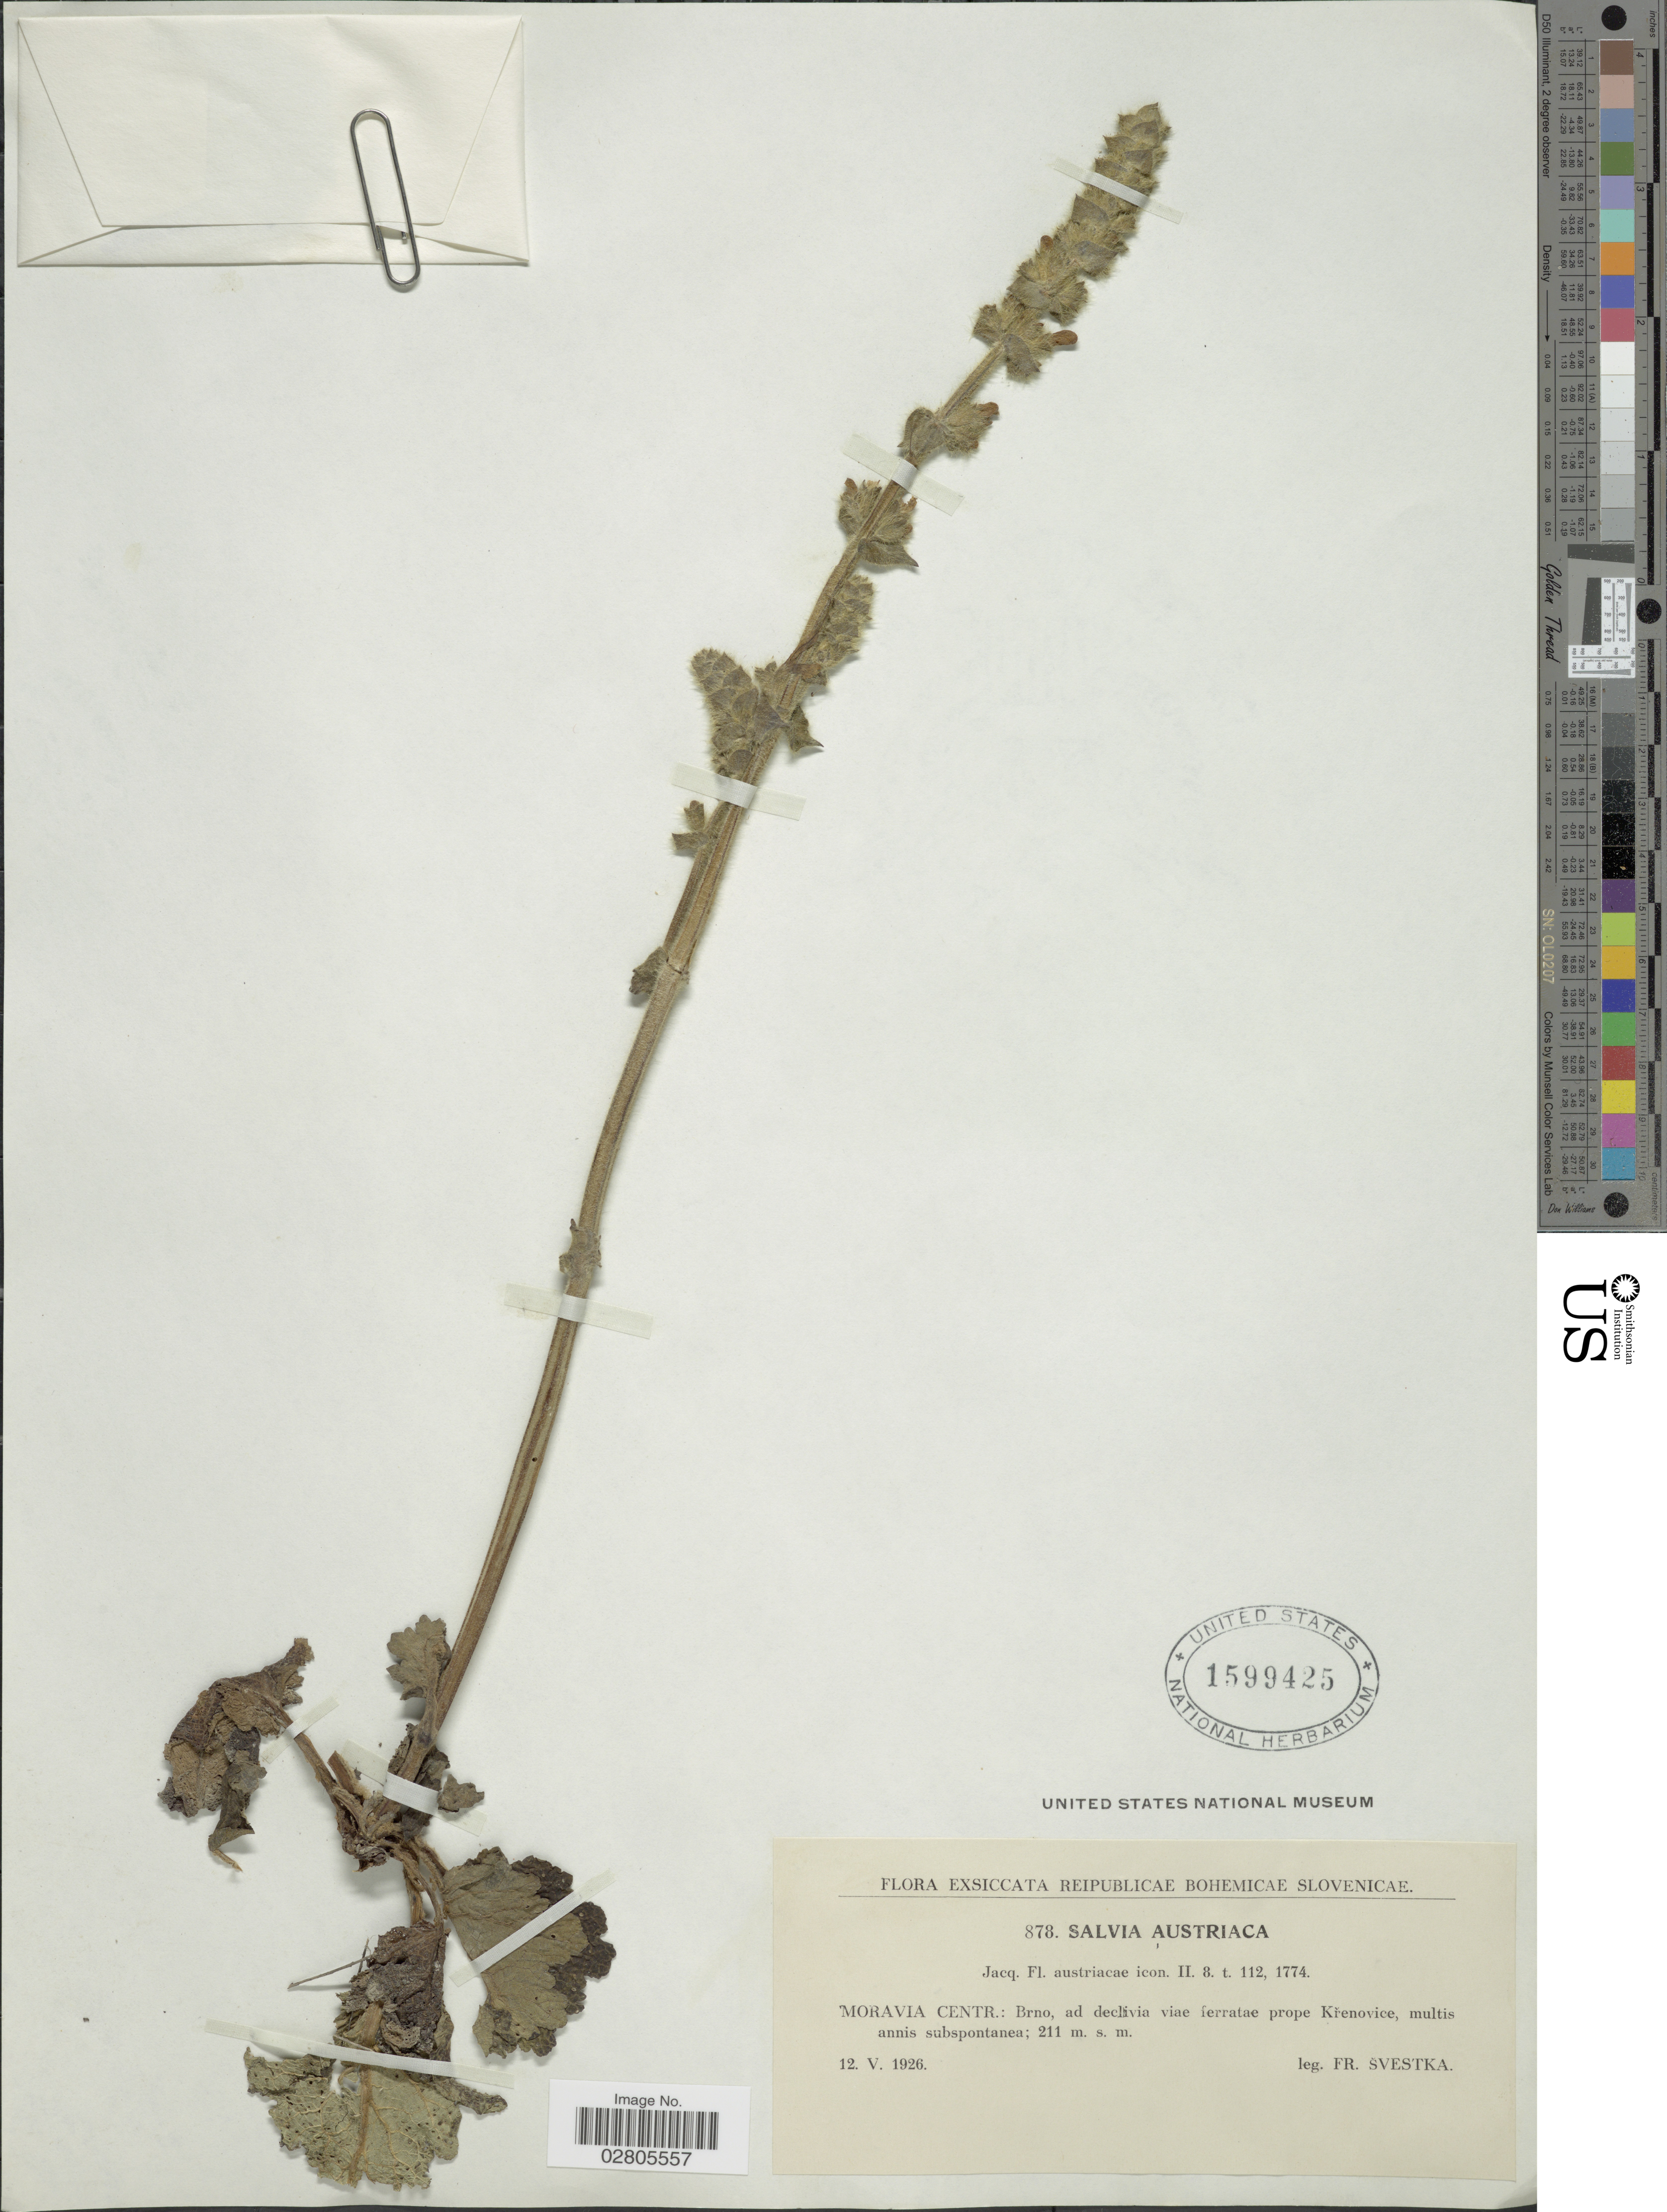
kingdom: Plantae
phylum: Tracheophyta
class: Magnoliopsida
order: Lamiales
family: Lamiaceae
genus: Salvia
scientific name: Salvia austriaca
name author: Jacq.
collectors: F. Svestka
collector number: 878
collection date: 1926-05-12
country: Czechia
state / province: Moravian-Silesian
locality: Moravia Centr.: Brno, ad declivia viae ferratae prope Krenovice, multis annis subspontanea.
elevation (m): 211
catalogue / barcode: US 1599425